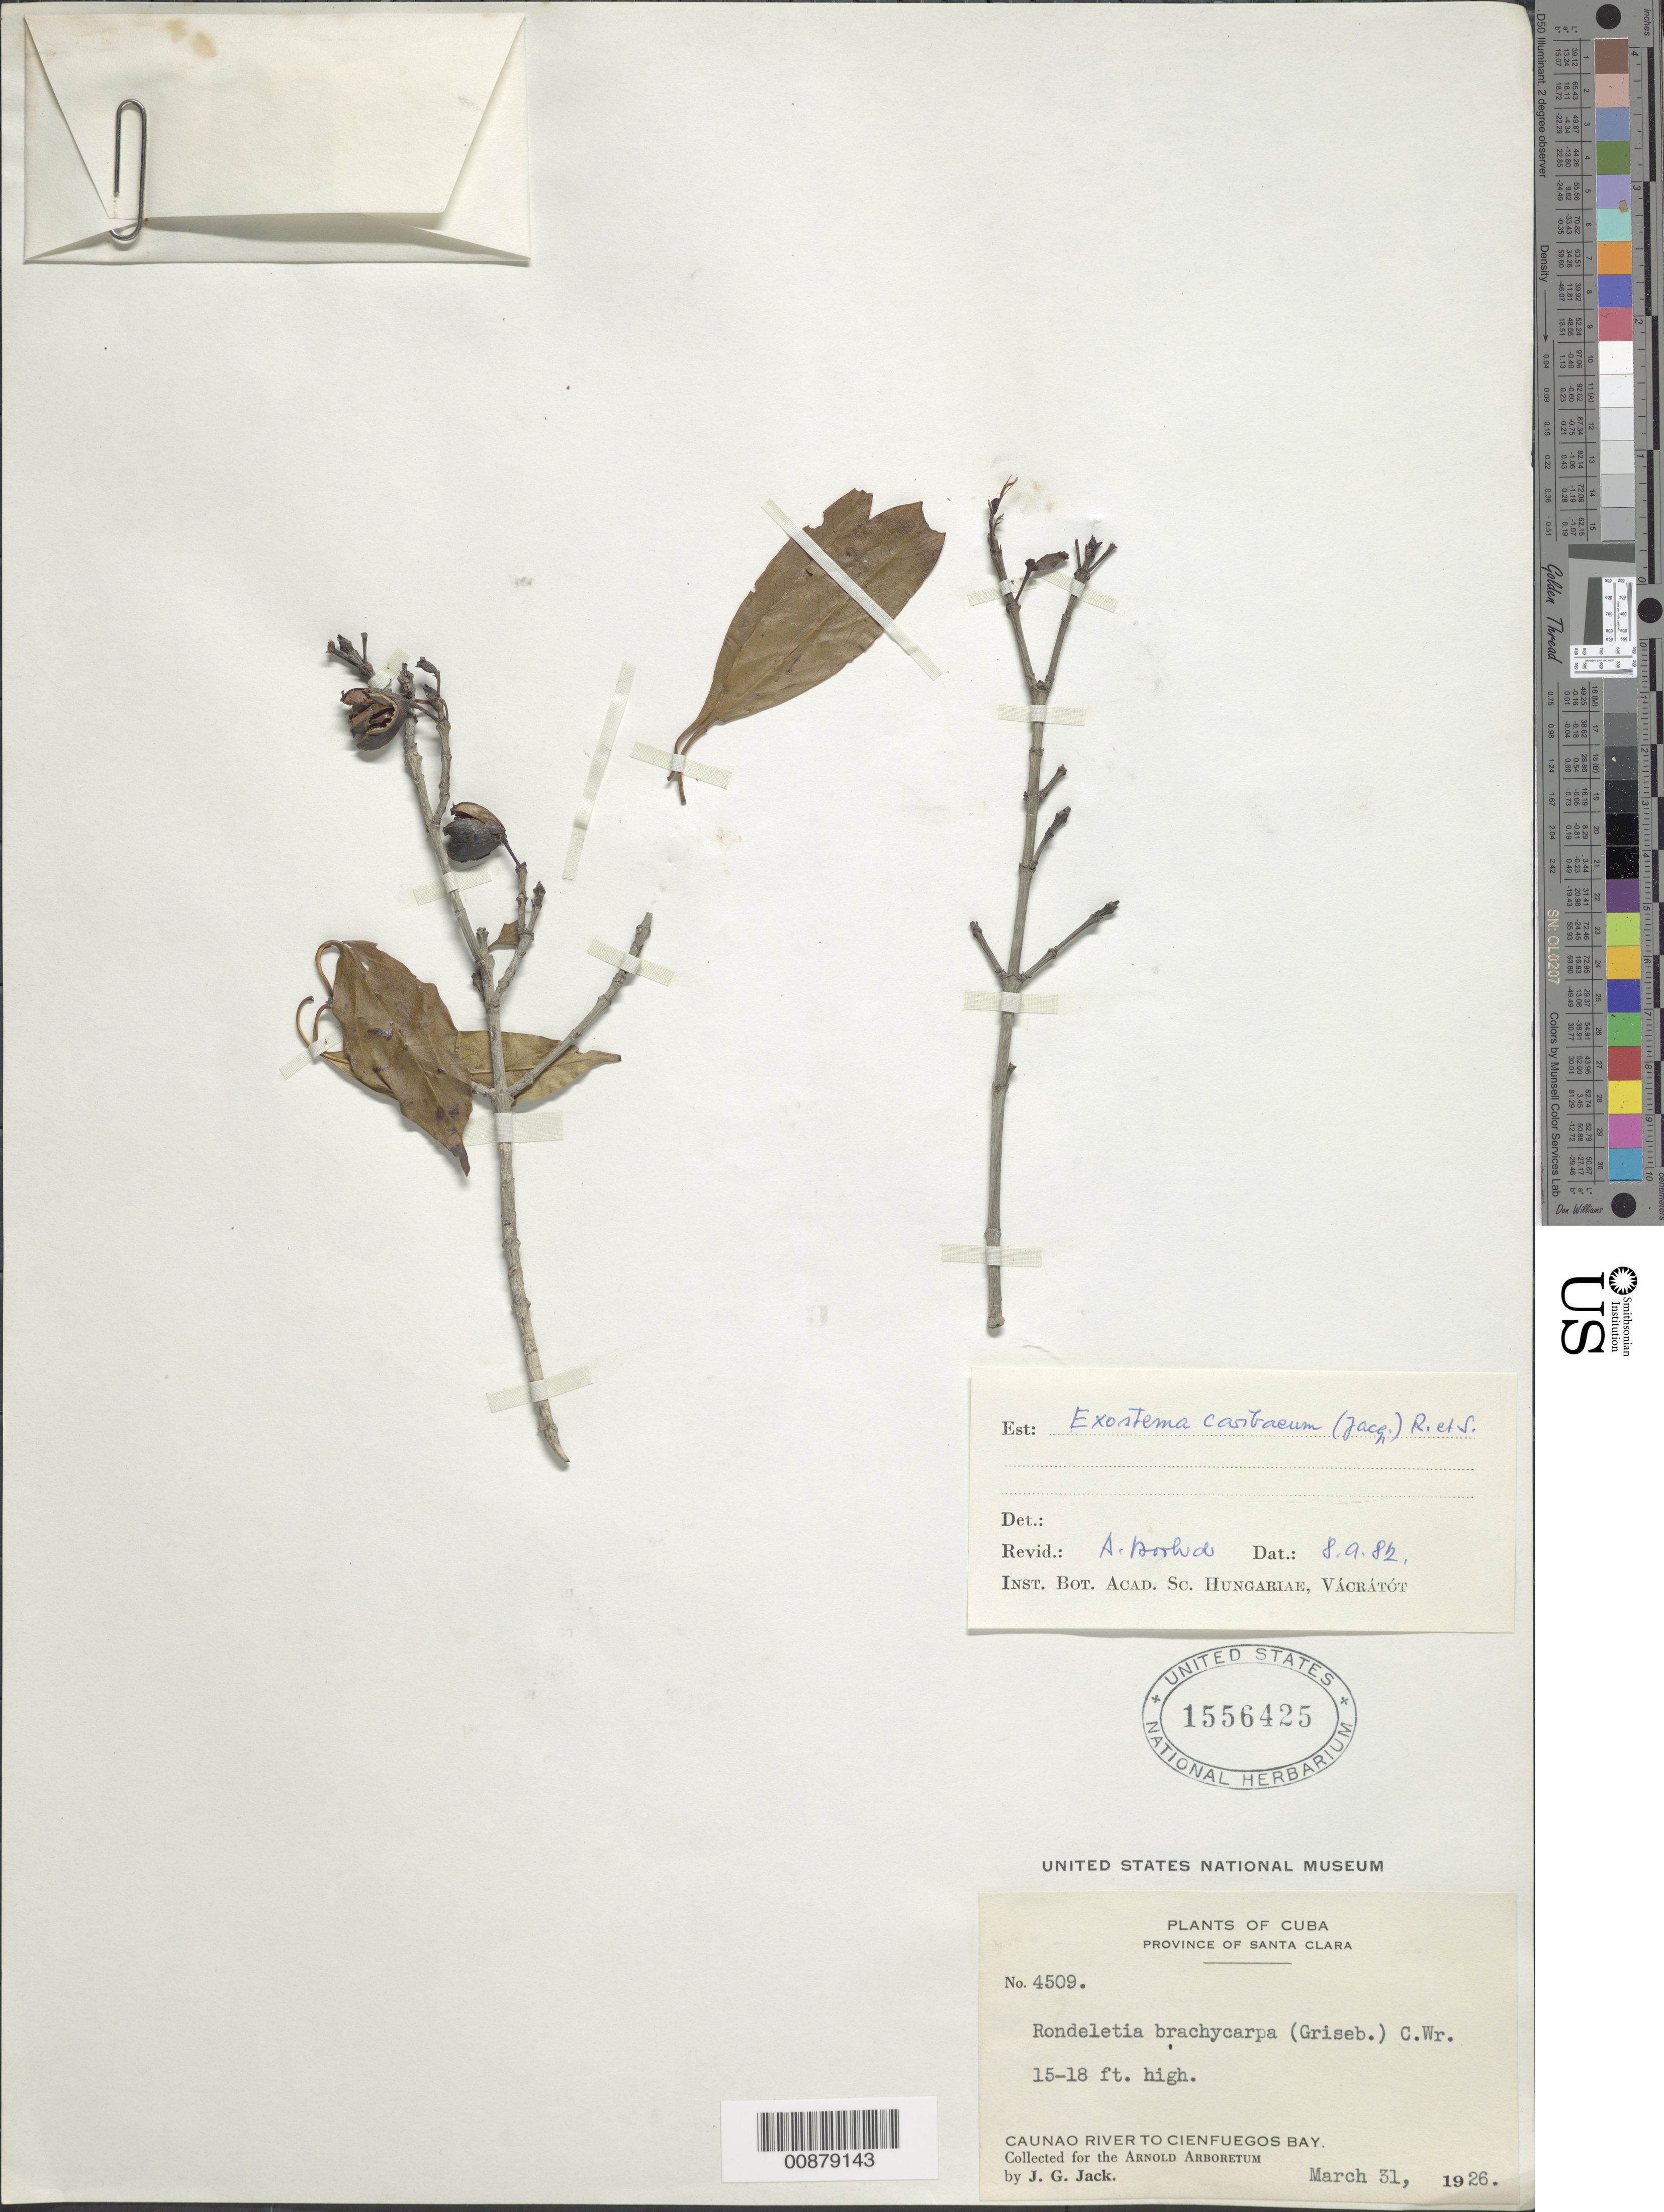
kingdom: Plantae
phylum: Tracheophyta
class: Magnoliopsida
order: Gentianales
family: Rubiaceae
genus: Exostema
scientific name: Exostema caribaeum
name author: (Jacq.) Roem. & Schult.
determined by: Borhidi, Attila L.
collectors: J. G. Jack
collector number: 4509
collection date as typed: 31 Mar 1926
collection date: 1926-03-31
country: Cuba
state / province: Santa Clara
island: Cuba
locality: Caunao River to Cienfuegos Bay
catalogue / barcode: US 1556425